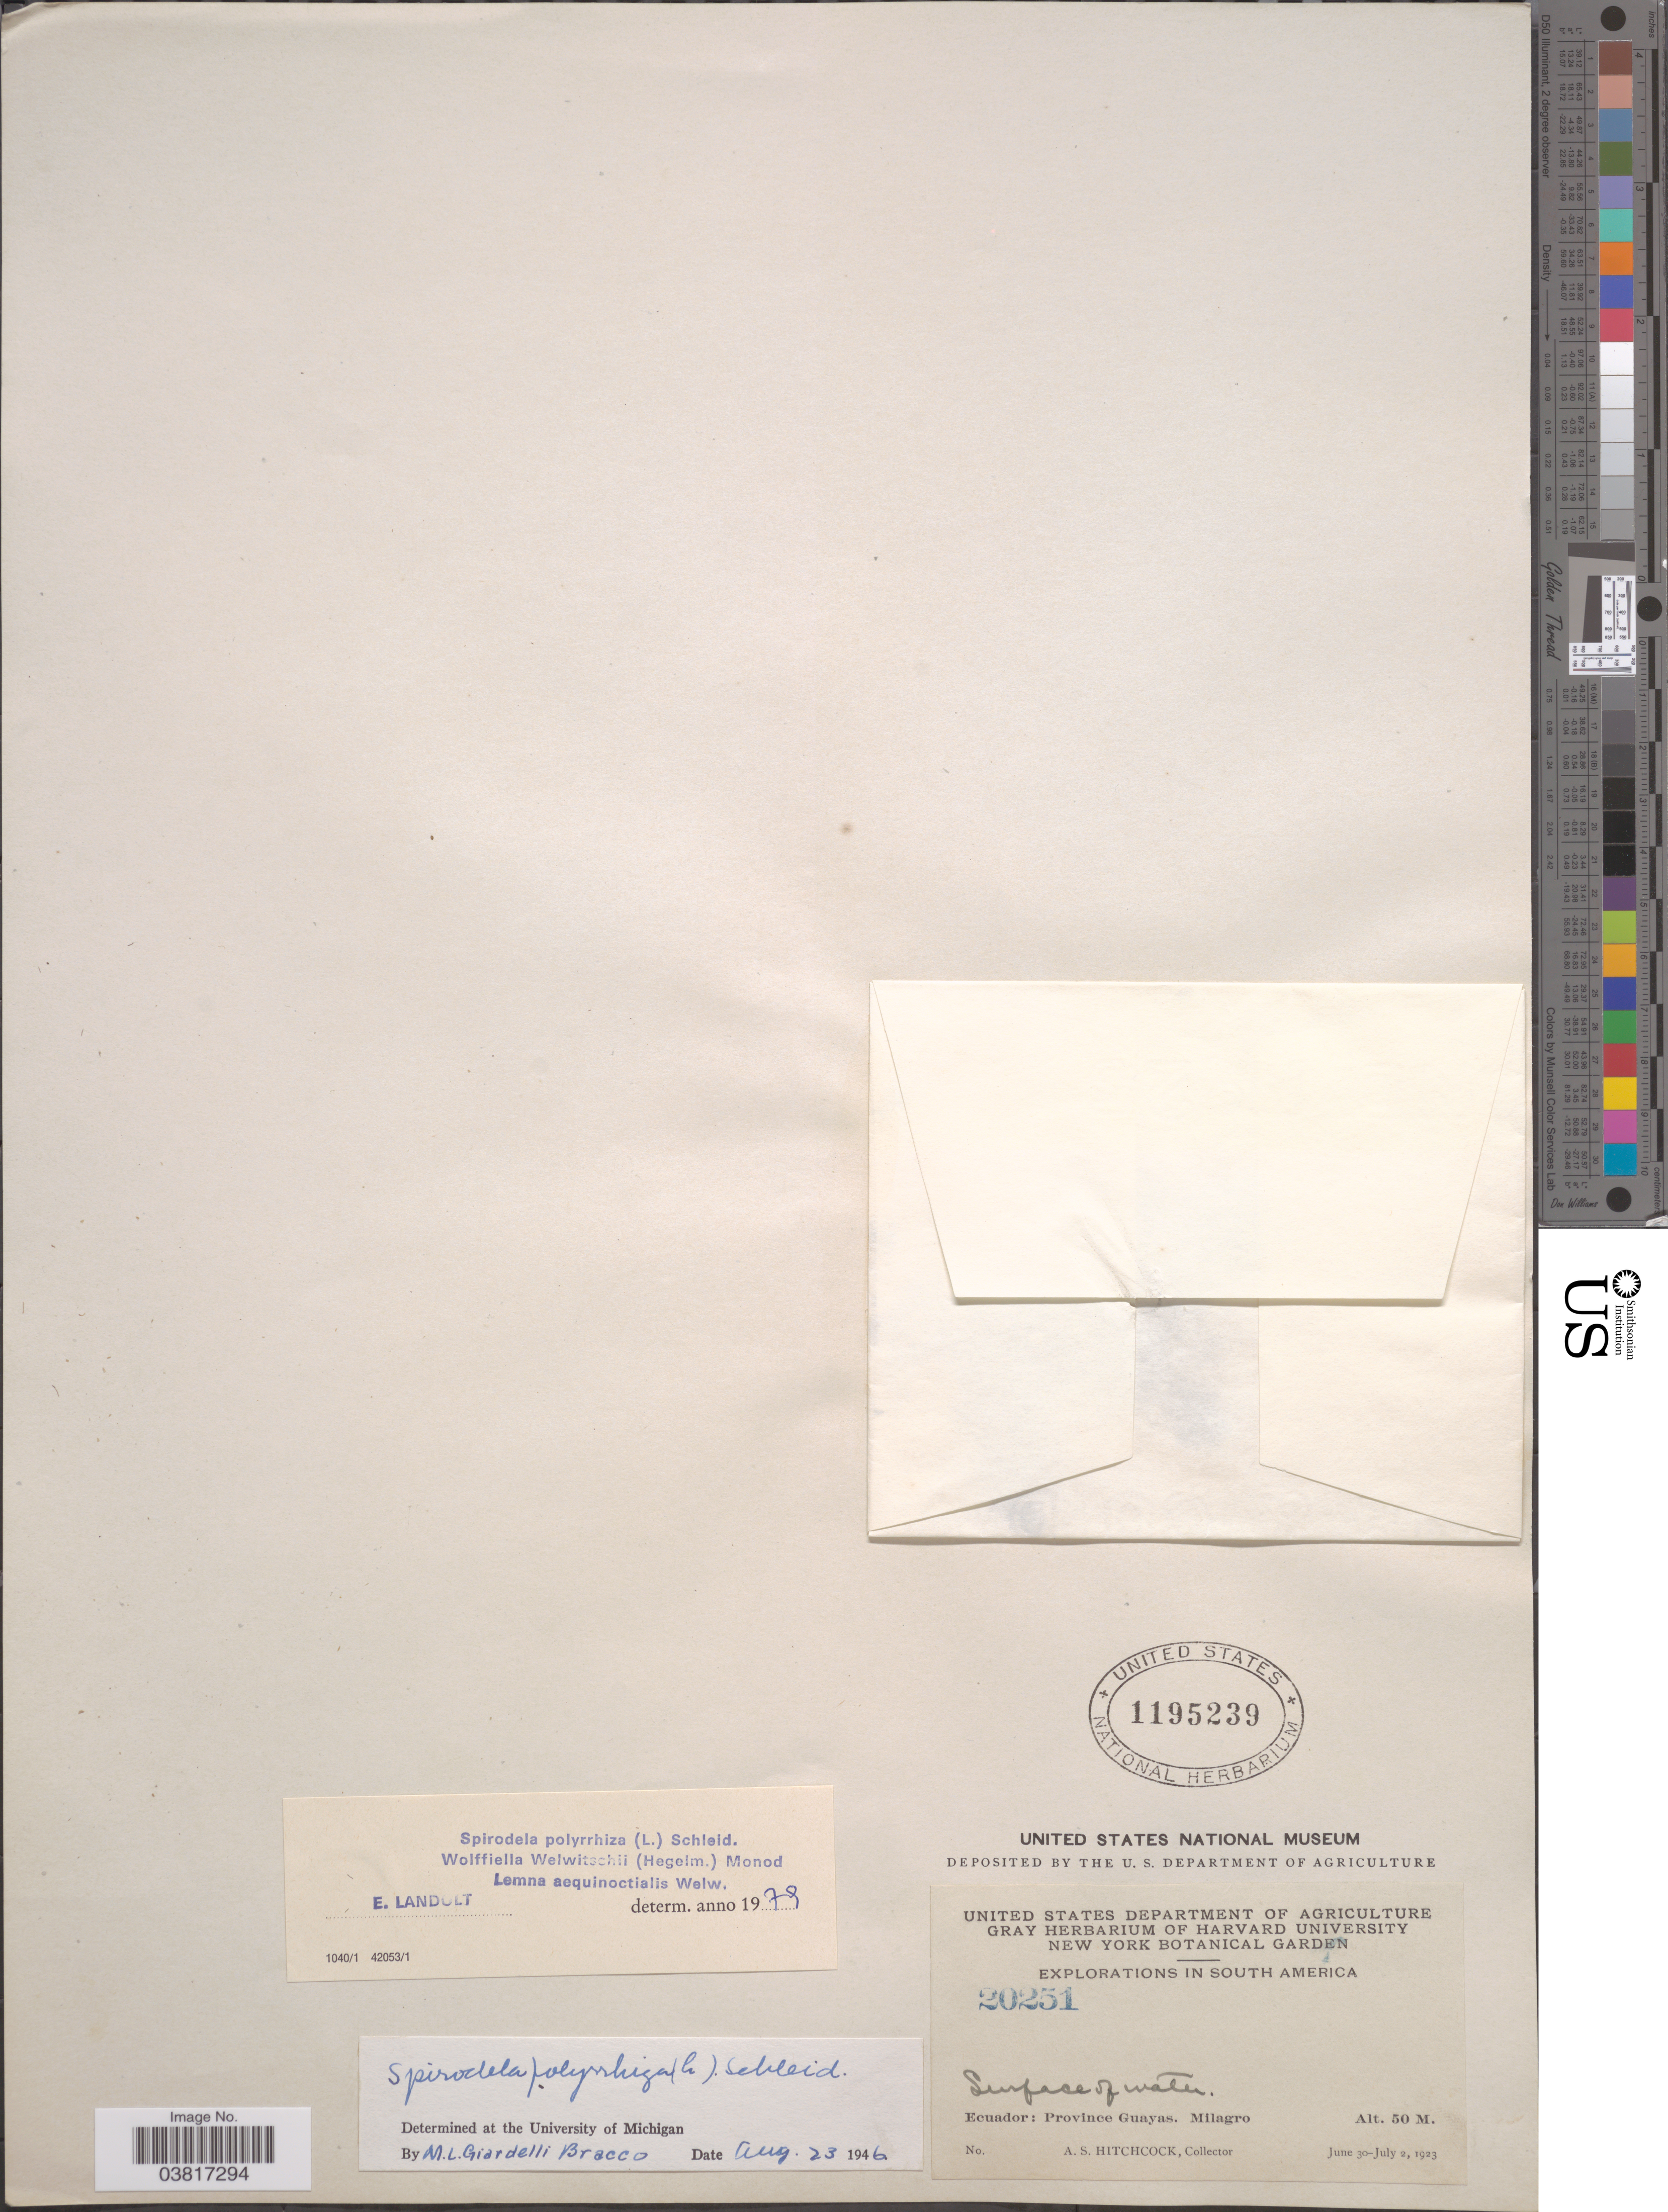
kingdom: Plantae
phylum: Tracheophyta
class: Liliopsida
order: Alismatales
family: Araceae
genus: Spirodela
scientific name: Spirodela polyrrhiza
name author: (L.) Schleid.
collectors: A. S. Hitchcock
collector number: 20251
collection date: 1923-06-30/1923-07-02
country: Ecuador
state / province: Guayas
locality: South America. Surface of water. Milagro.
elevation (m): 50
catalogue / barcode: US 1195239